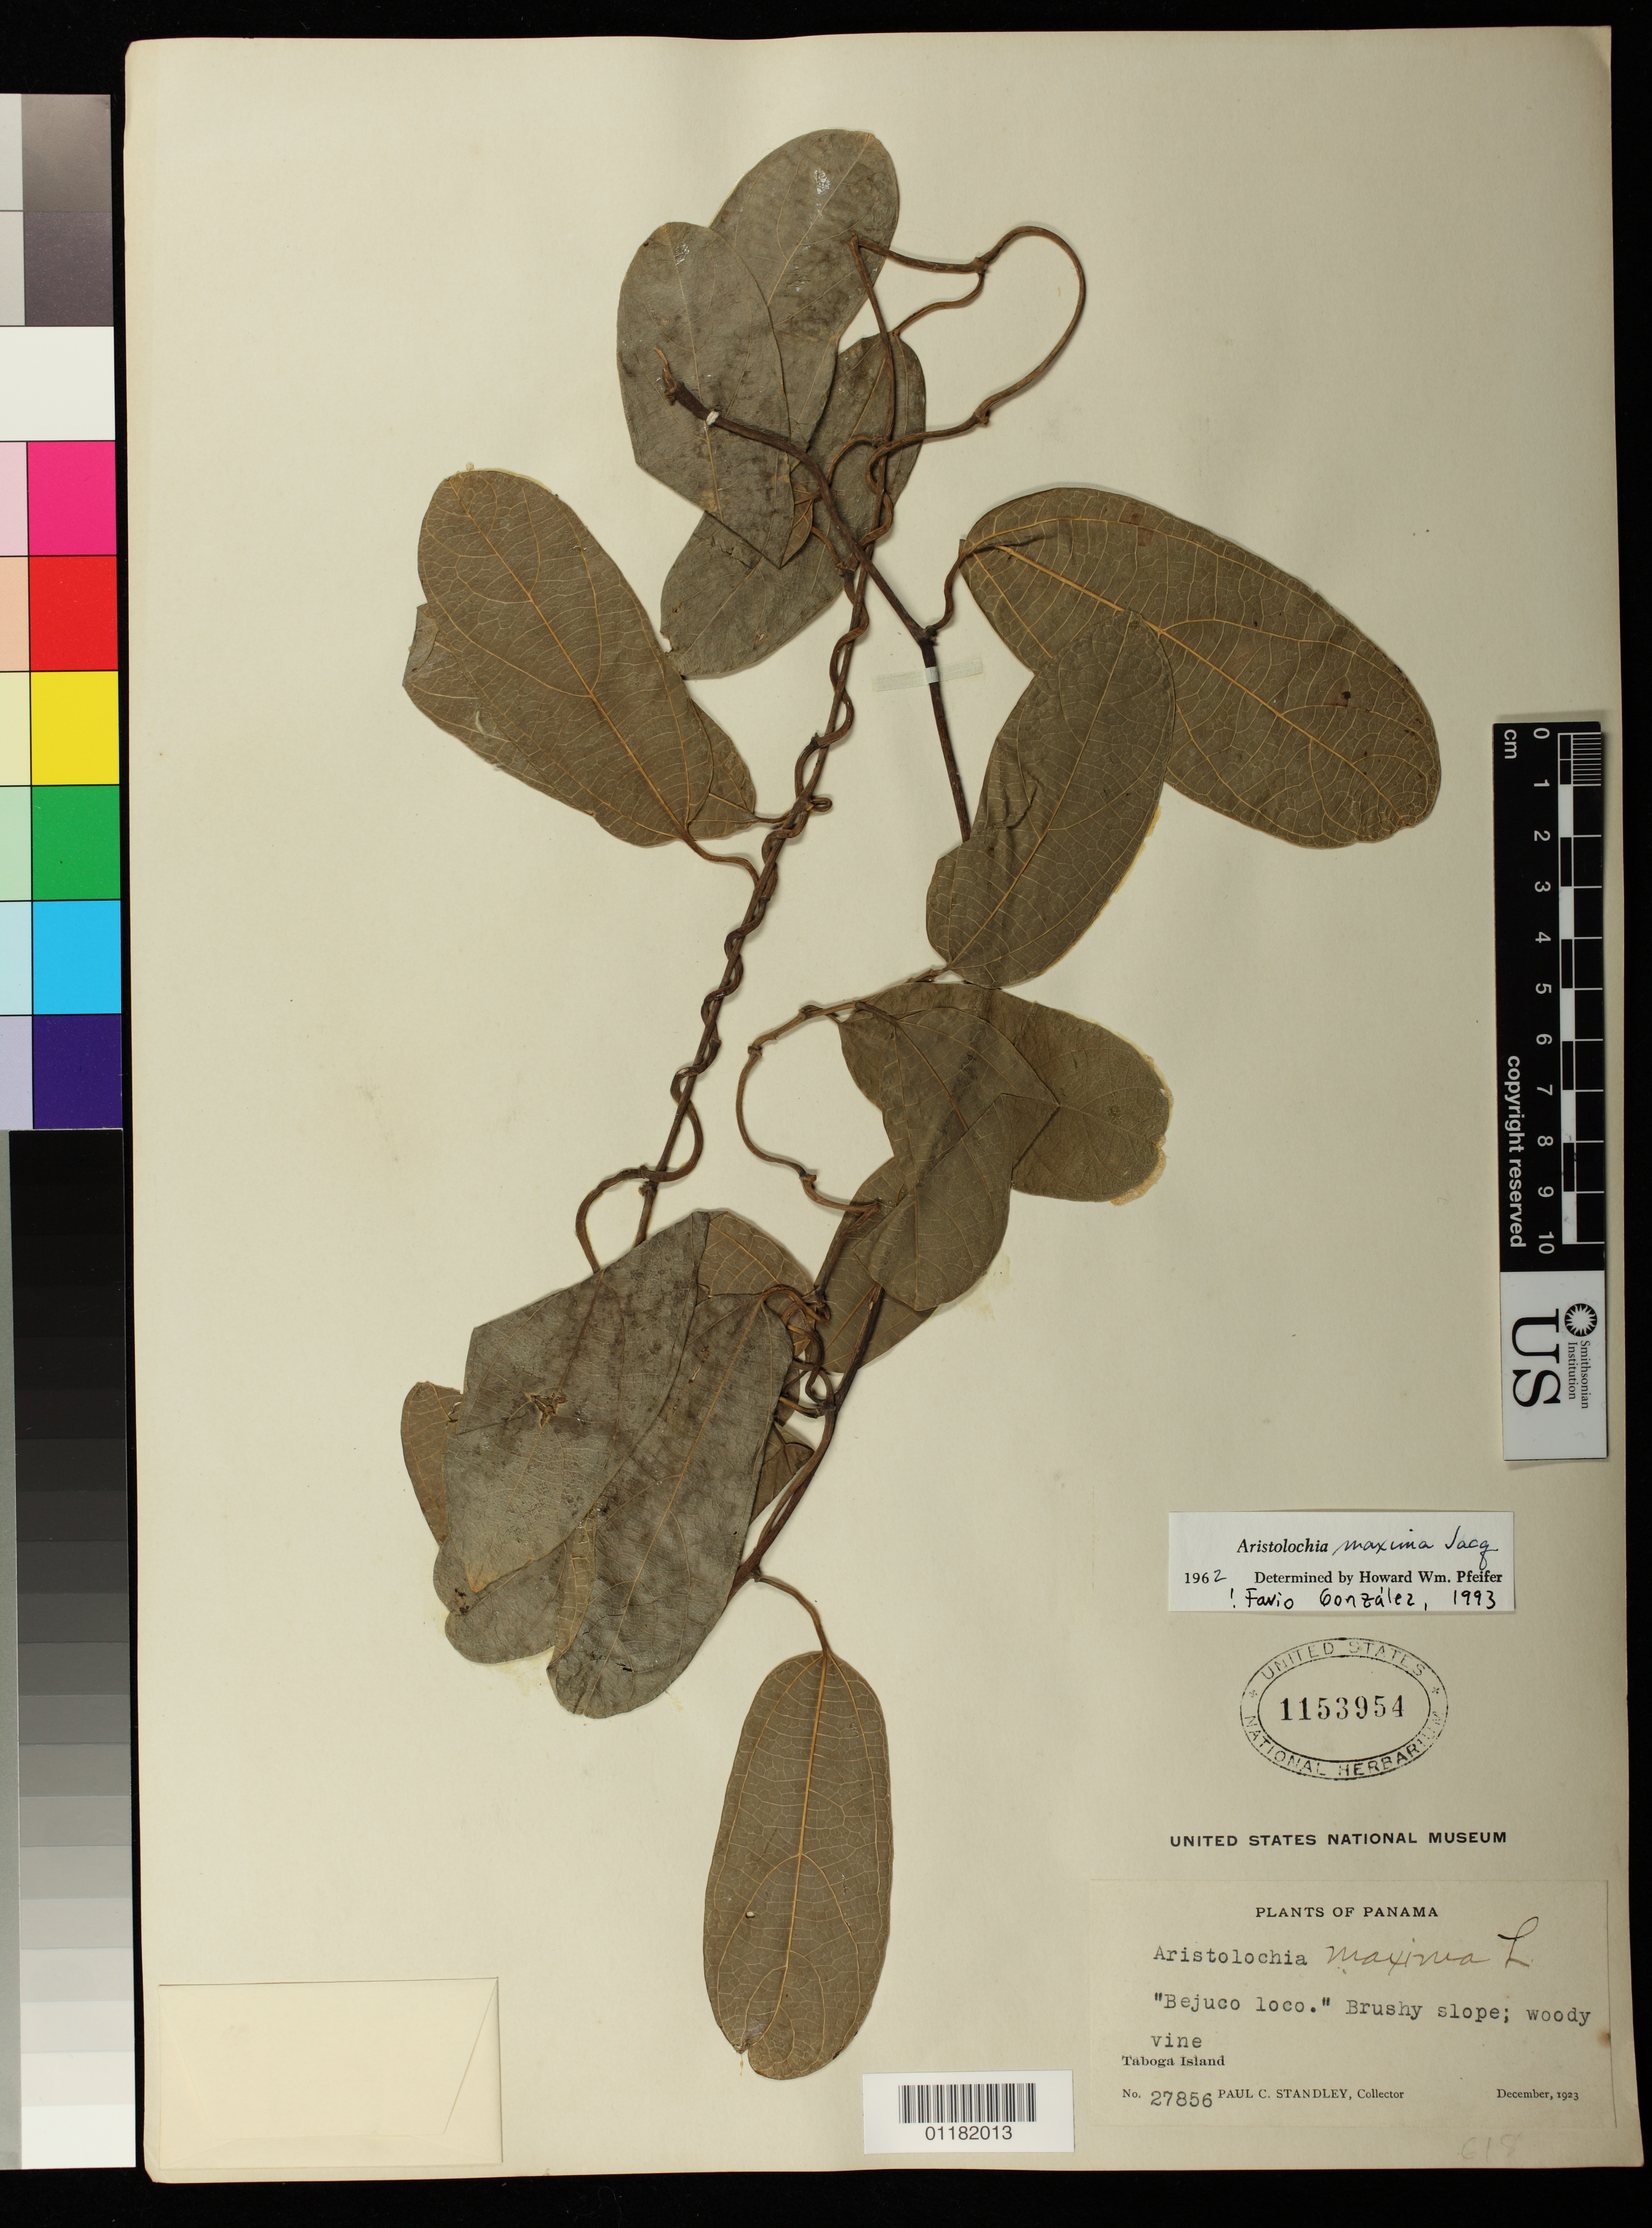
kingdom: Plantae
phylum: Tracheophyta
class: Magnoliopsida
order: Piperales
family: Aristolochiaceae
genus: Aristolochia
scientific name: Aristolochia maxima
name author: Jacq.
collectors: P. C. Standley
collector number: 27856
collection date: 1913-12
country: Panama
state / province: Panamá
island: Taboga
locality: Taboga Island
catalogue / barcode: US 1153954